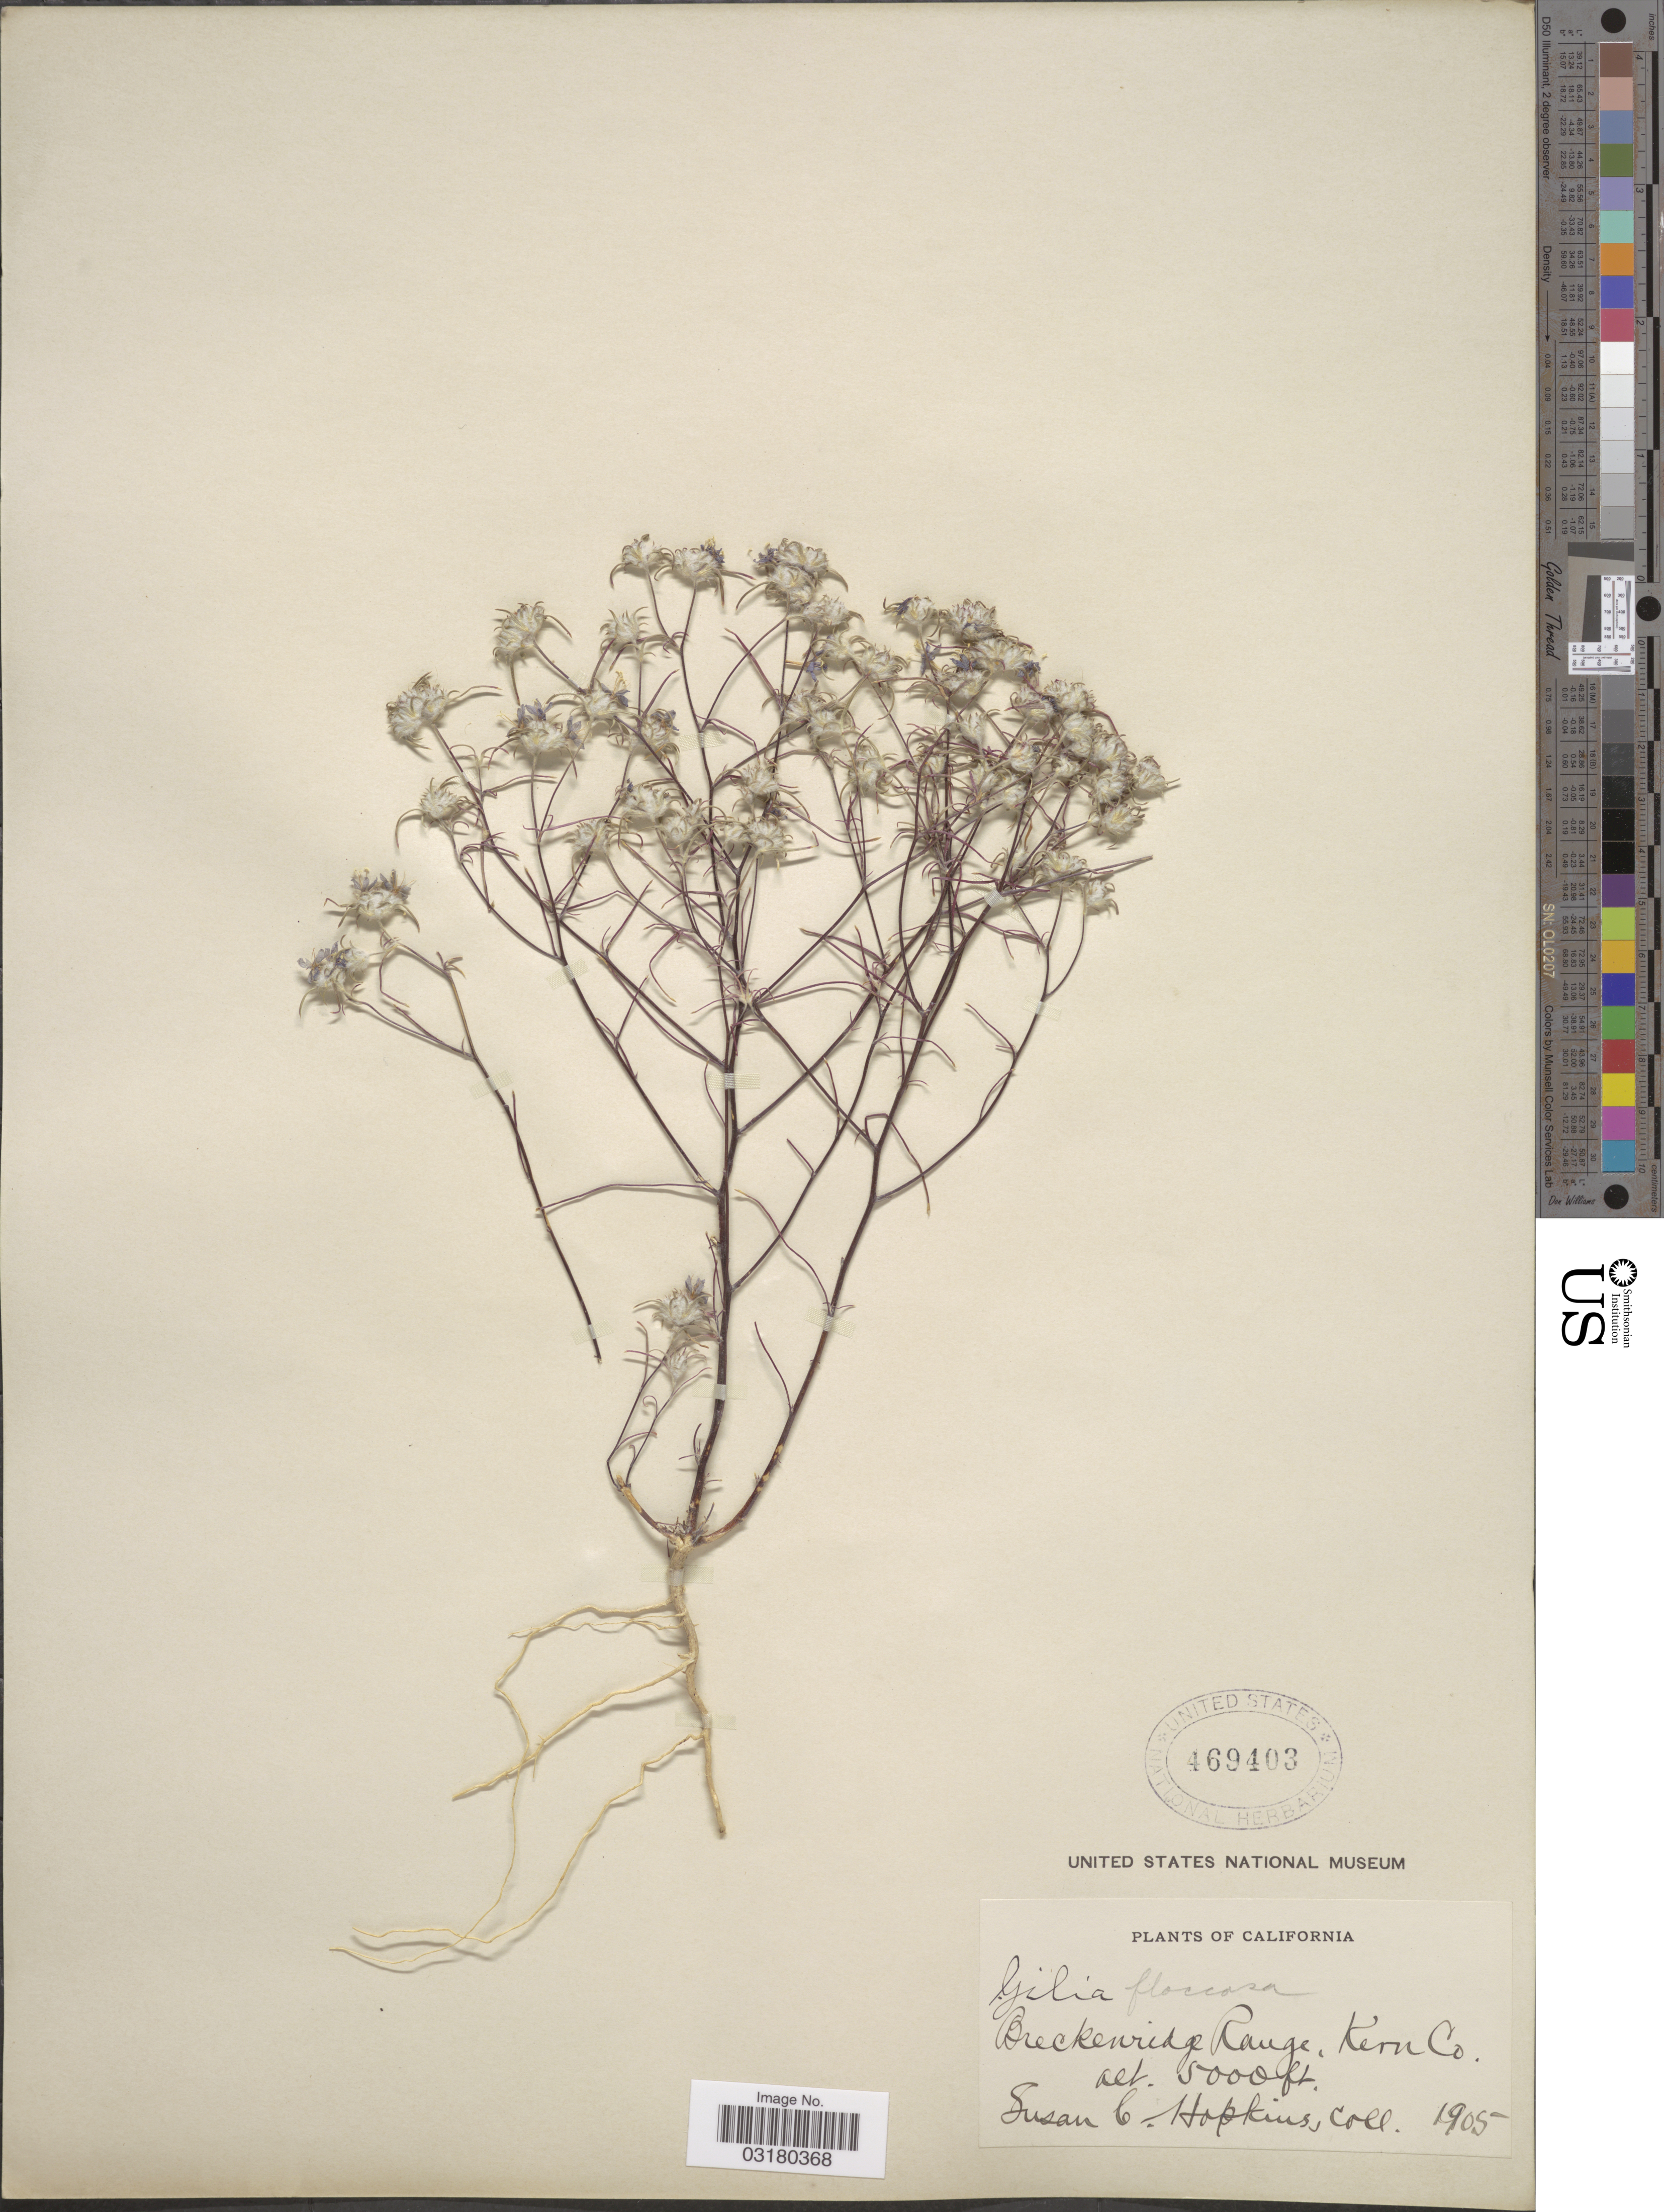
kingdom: Plantae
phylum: Tracheophyta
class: Magnoliopsida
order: Ericales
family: Polemoniaceae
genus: Eriastrum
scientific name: Eriastrum sp.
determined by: Strong, Mark T., (BOT), Smithsonian Institution - National Museum of Natural History (UNITED STATES)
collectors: S. Hopkins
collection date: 1905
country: United States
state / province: California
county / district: Kern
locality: Breckenridge Range, Kern Co.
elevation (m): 1524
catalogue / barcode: US 469403